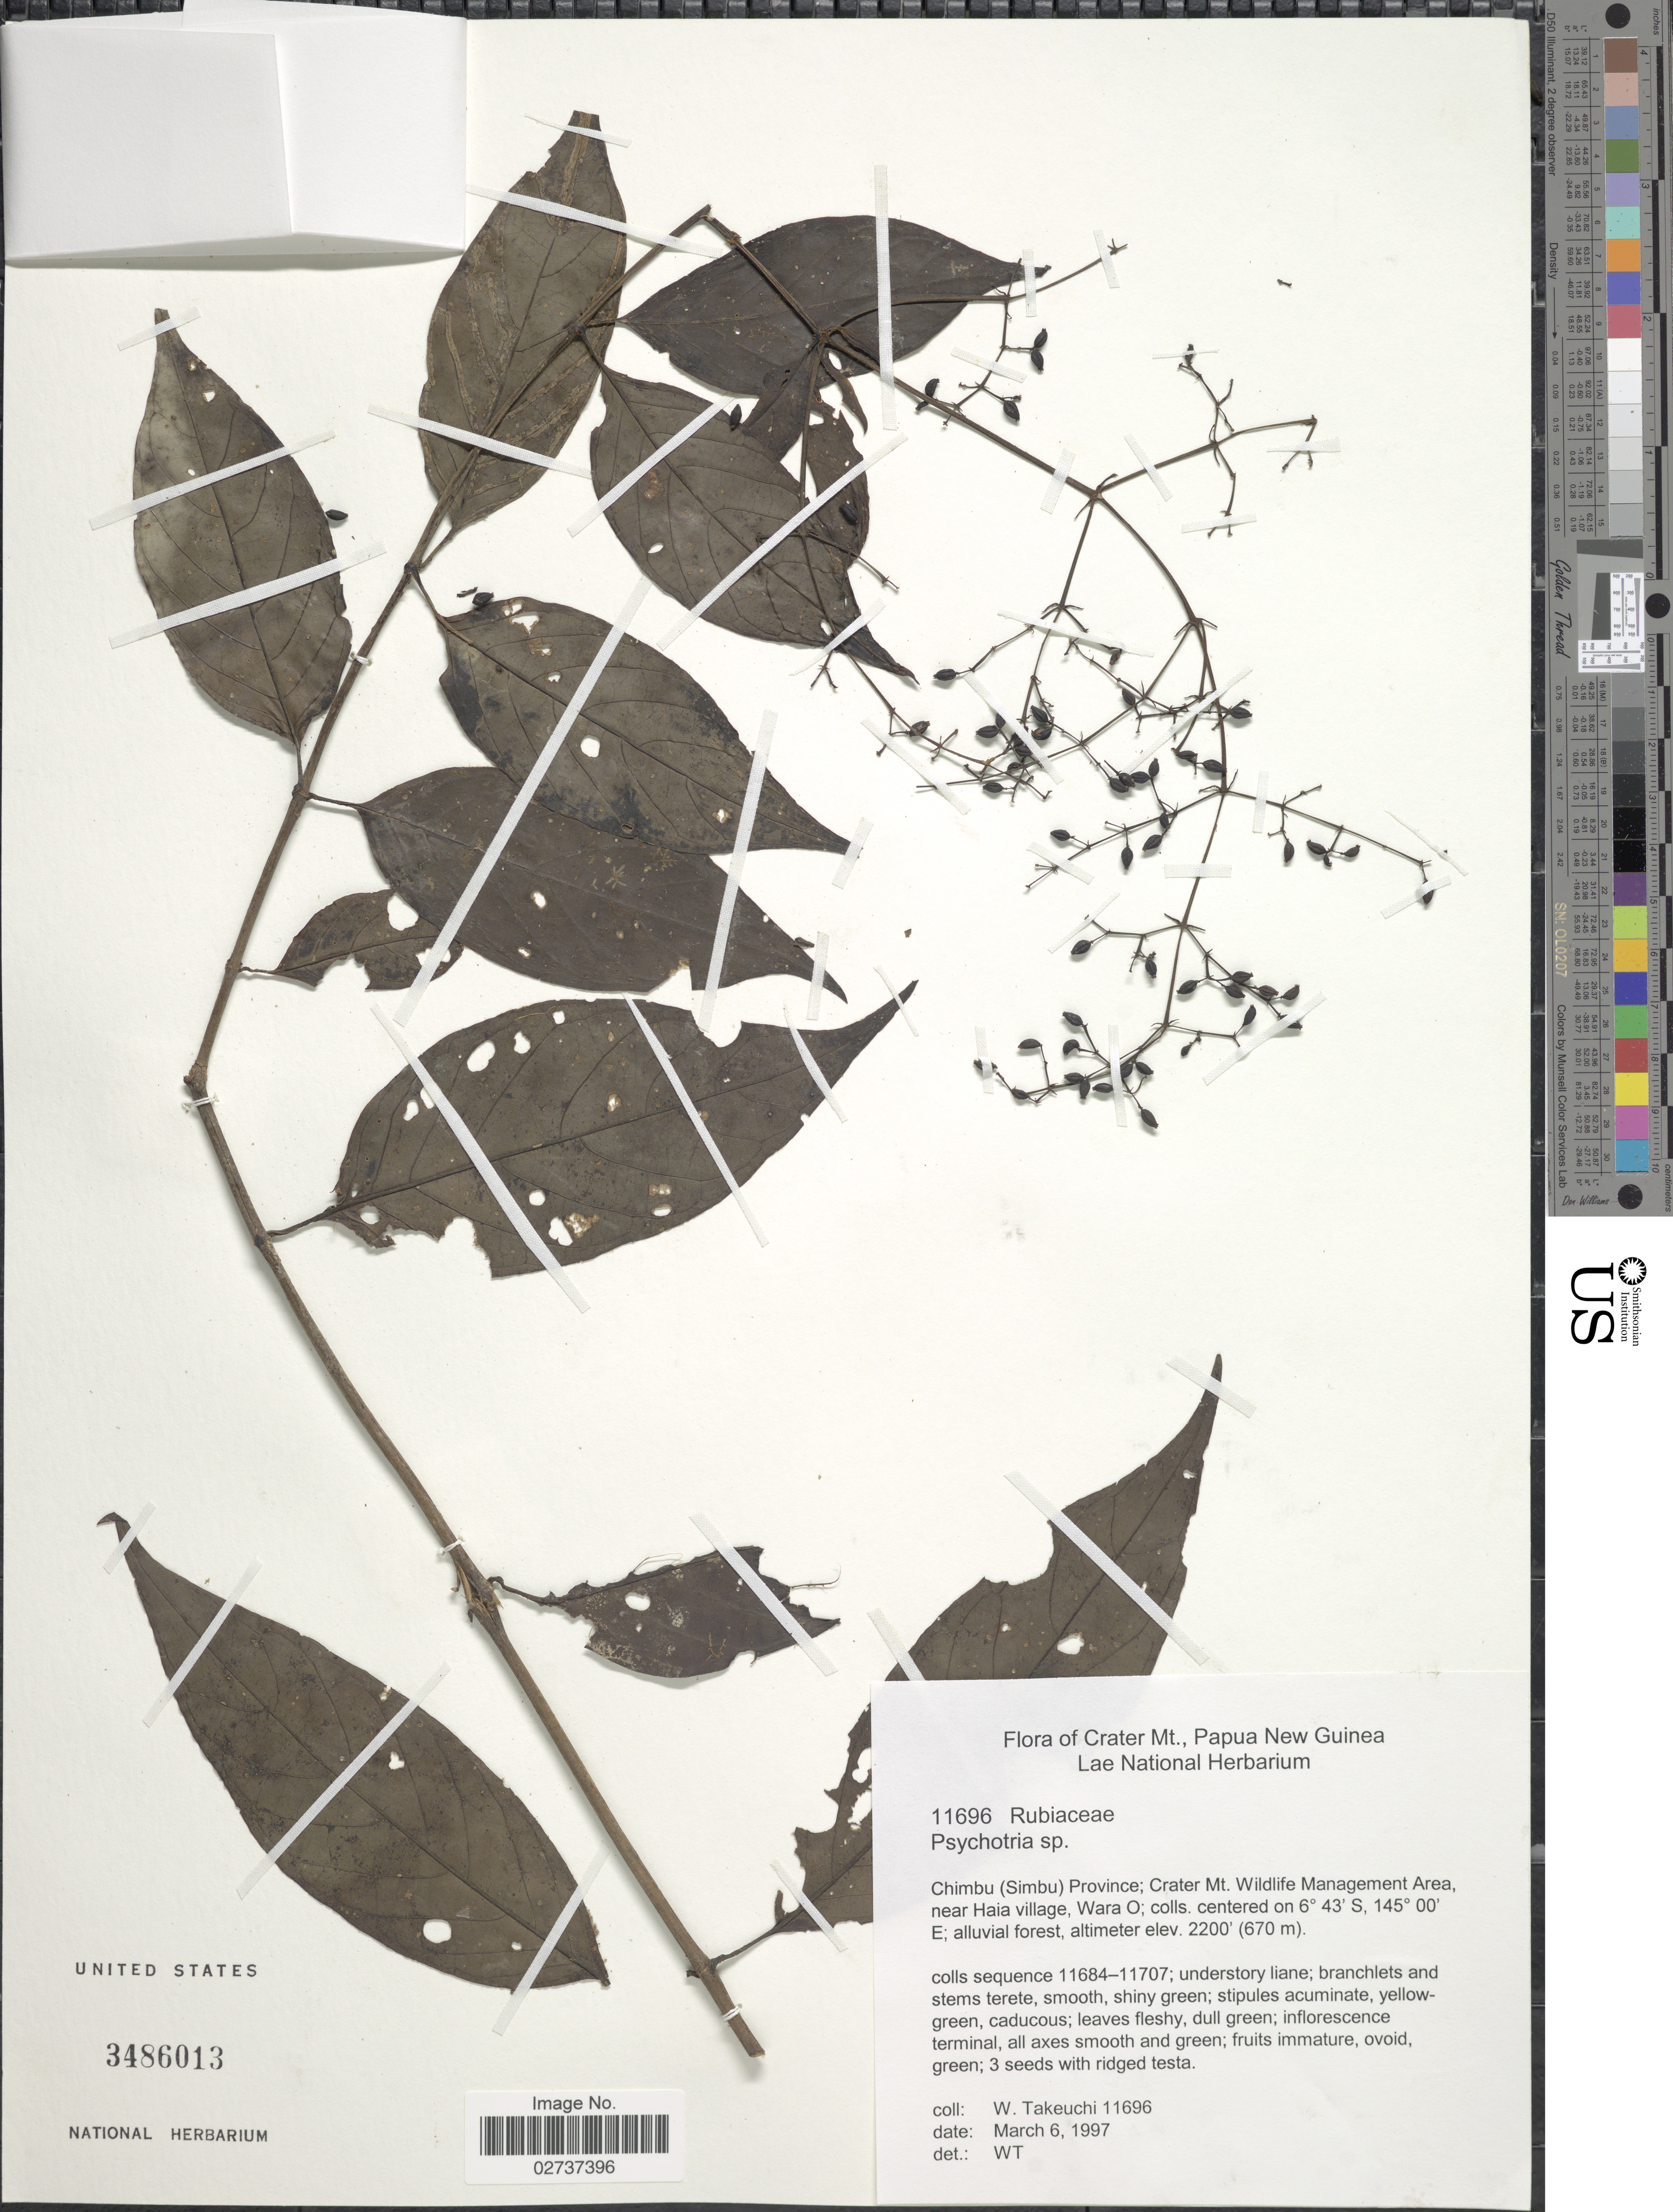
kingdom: Plantae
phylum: Tracheophyta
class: Magnoliopsida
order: Gentianales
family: Rubiaceae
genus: Psychotria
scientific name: Psychotria sp.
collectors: W. Takeuchi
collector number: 11696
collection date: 1997-03-06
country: Papua New Guinea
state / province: Chimbu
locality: Chimbu (Simbu) Province; Crater Mt. Wildlife Management Area, near Haia village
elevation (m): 671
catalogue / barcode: US 3486013